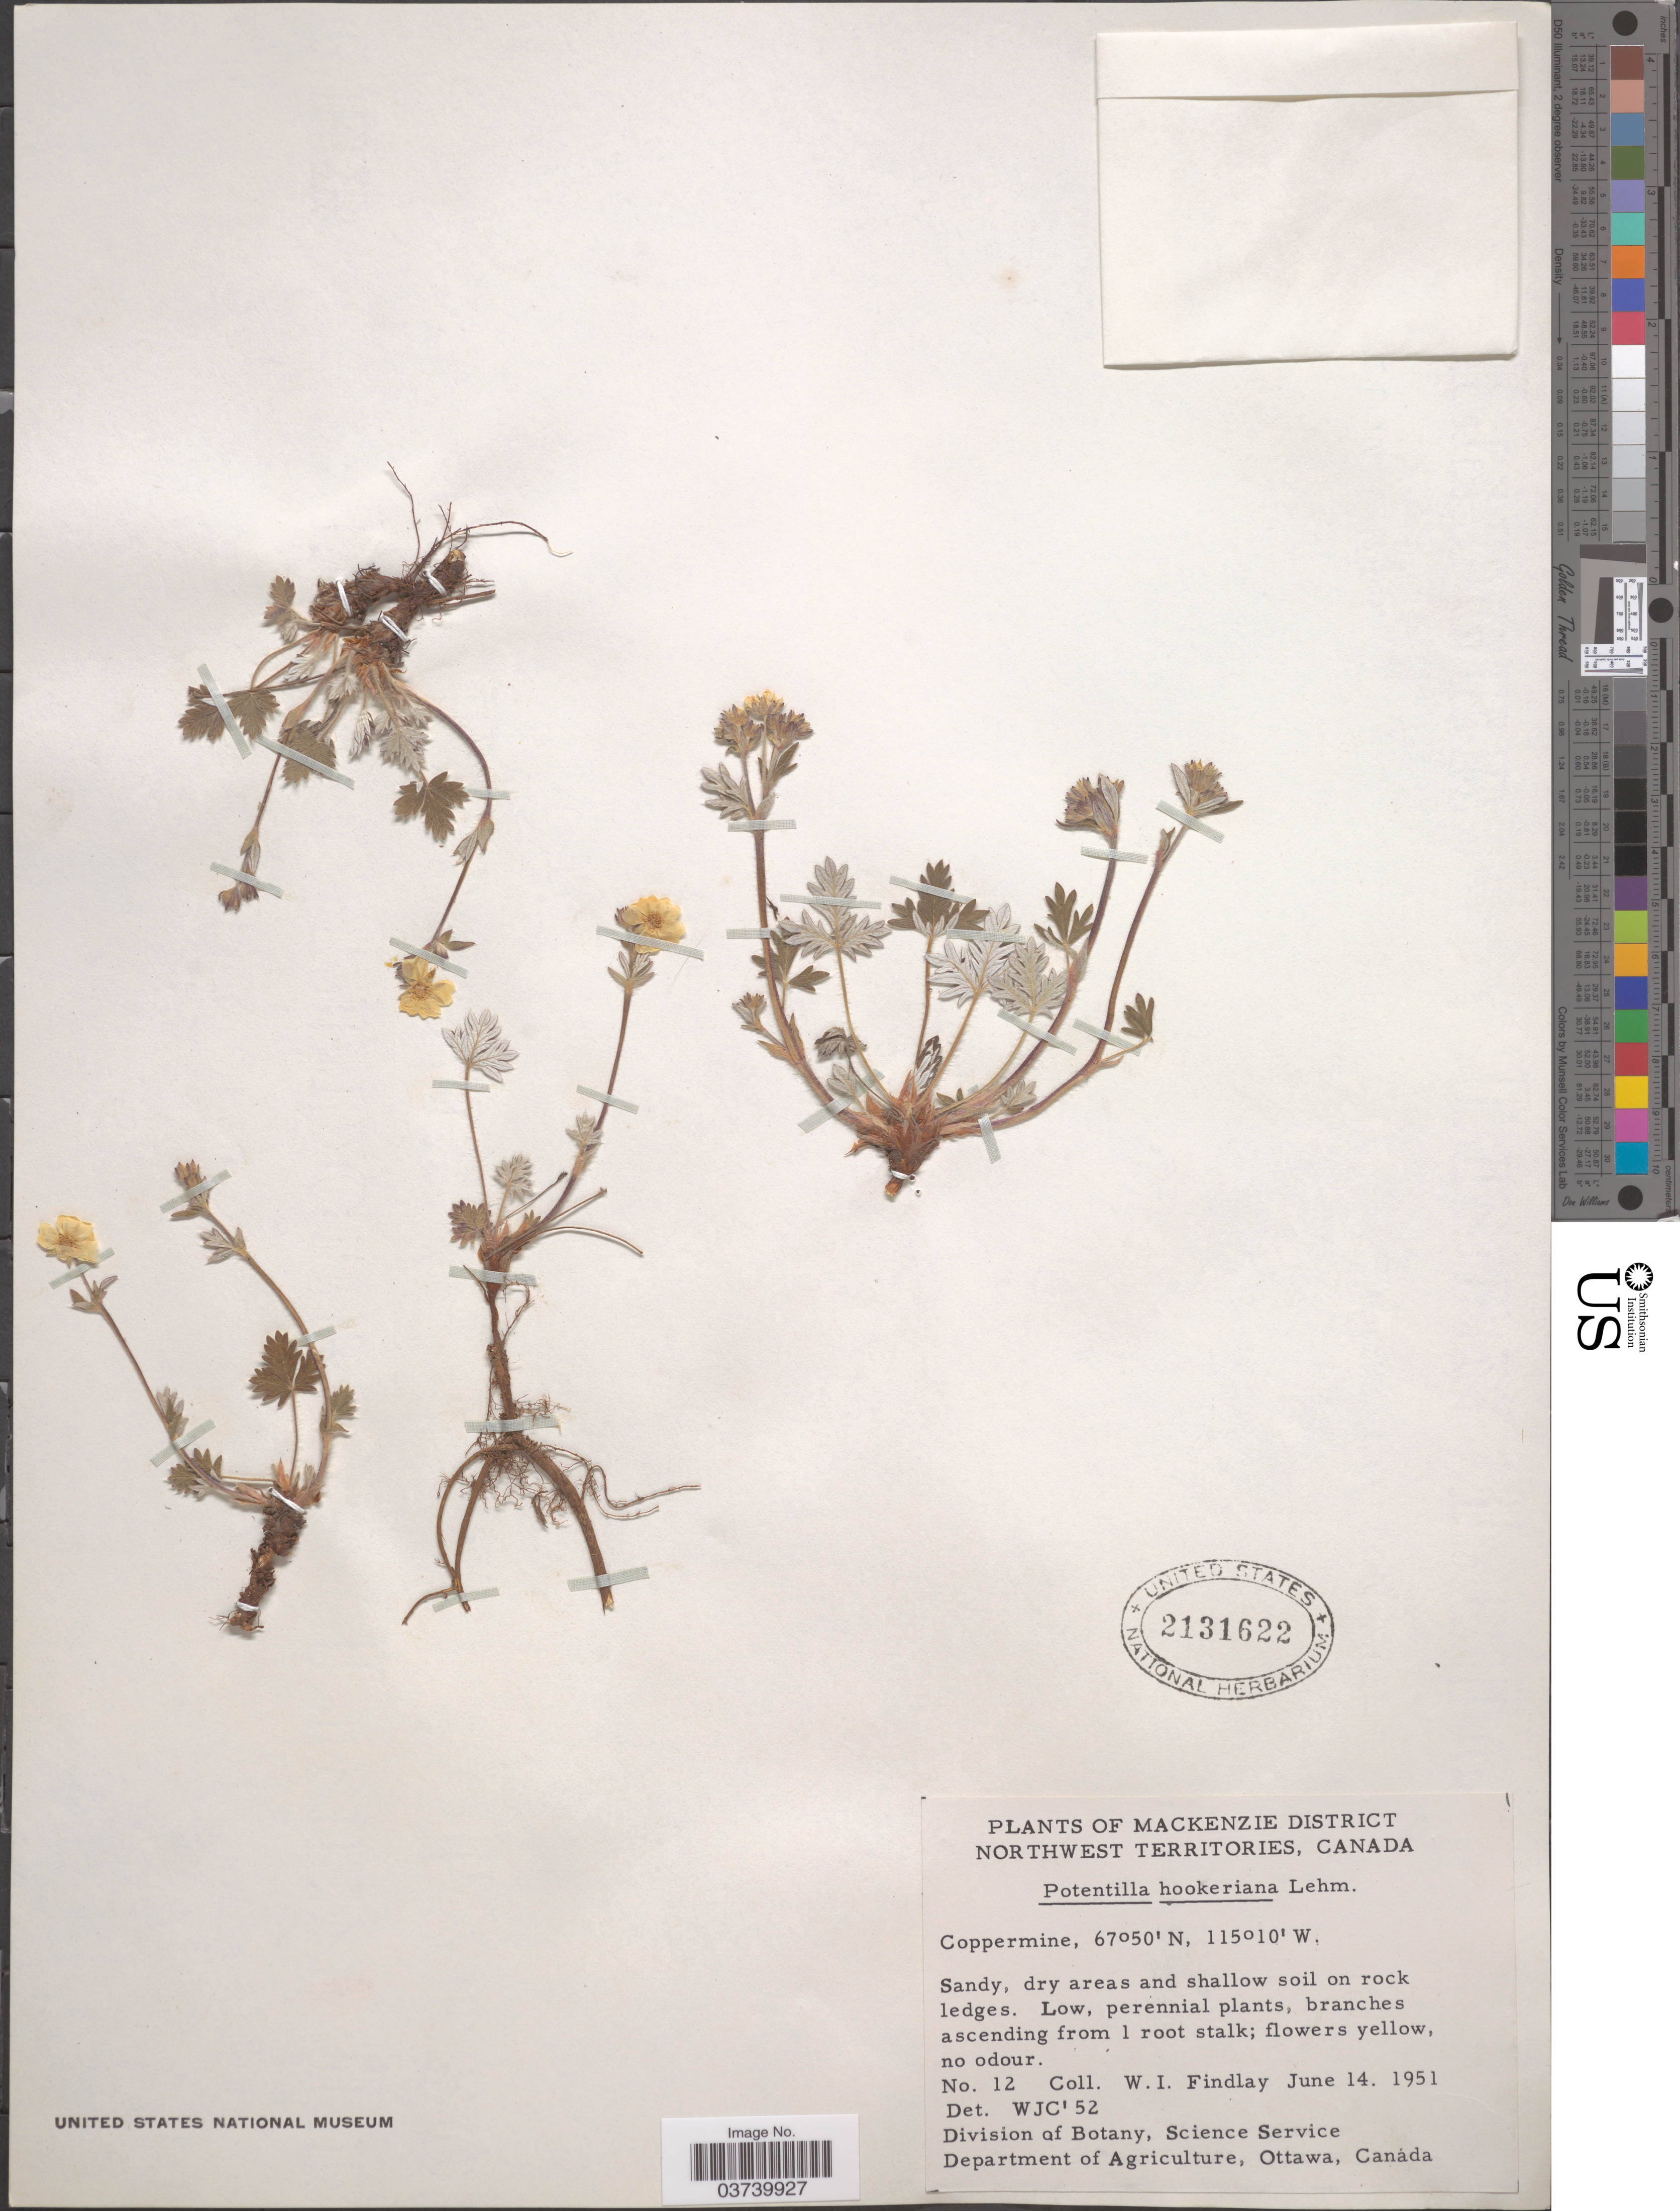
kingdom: Plantae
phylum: Tracheophyta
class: Magnoliopsida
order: Rosales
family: Rosaceae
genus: Potentilla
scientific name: Potentilla hookeriana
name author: F. Lehm.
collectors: W. Findlay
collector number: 12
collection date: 1951-06-14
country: Canada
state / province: Northwest Territories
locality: Mackenzie District. Coppermine.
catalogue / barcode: US 2131622